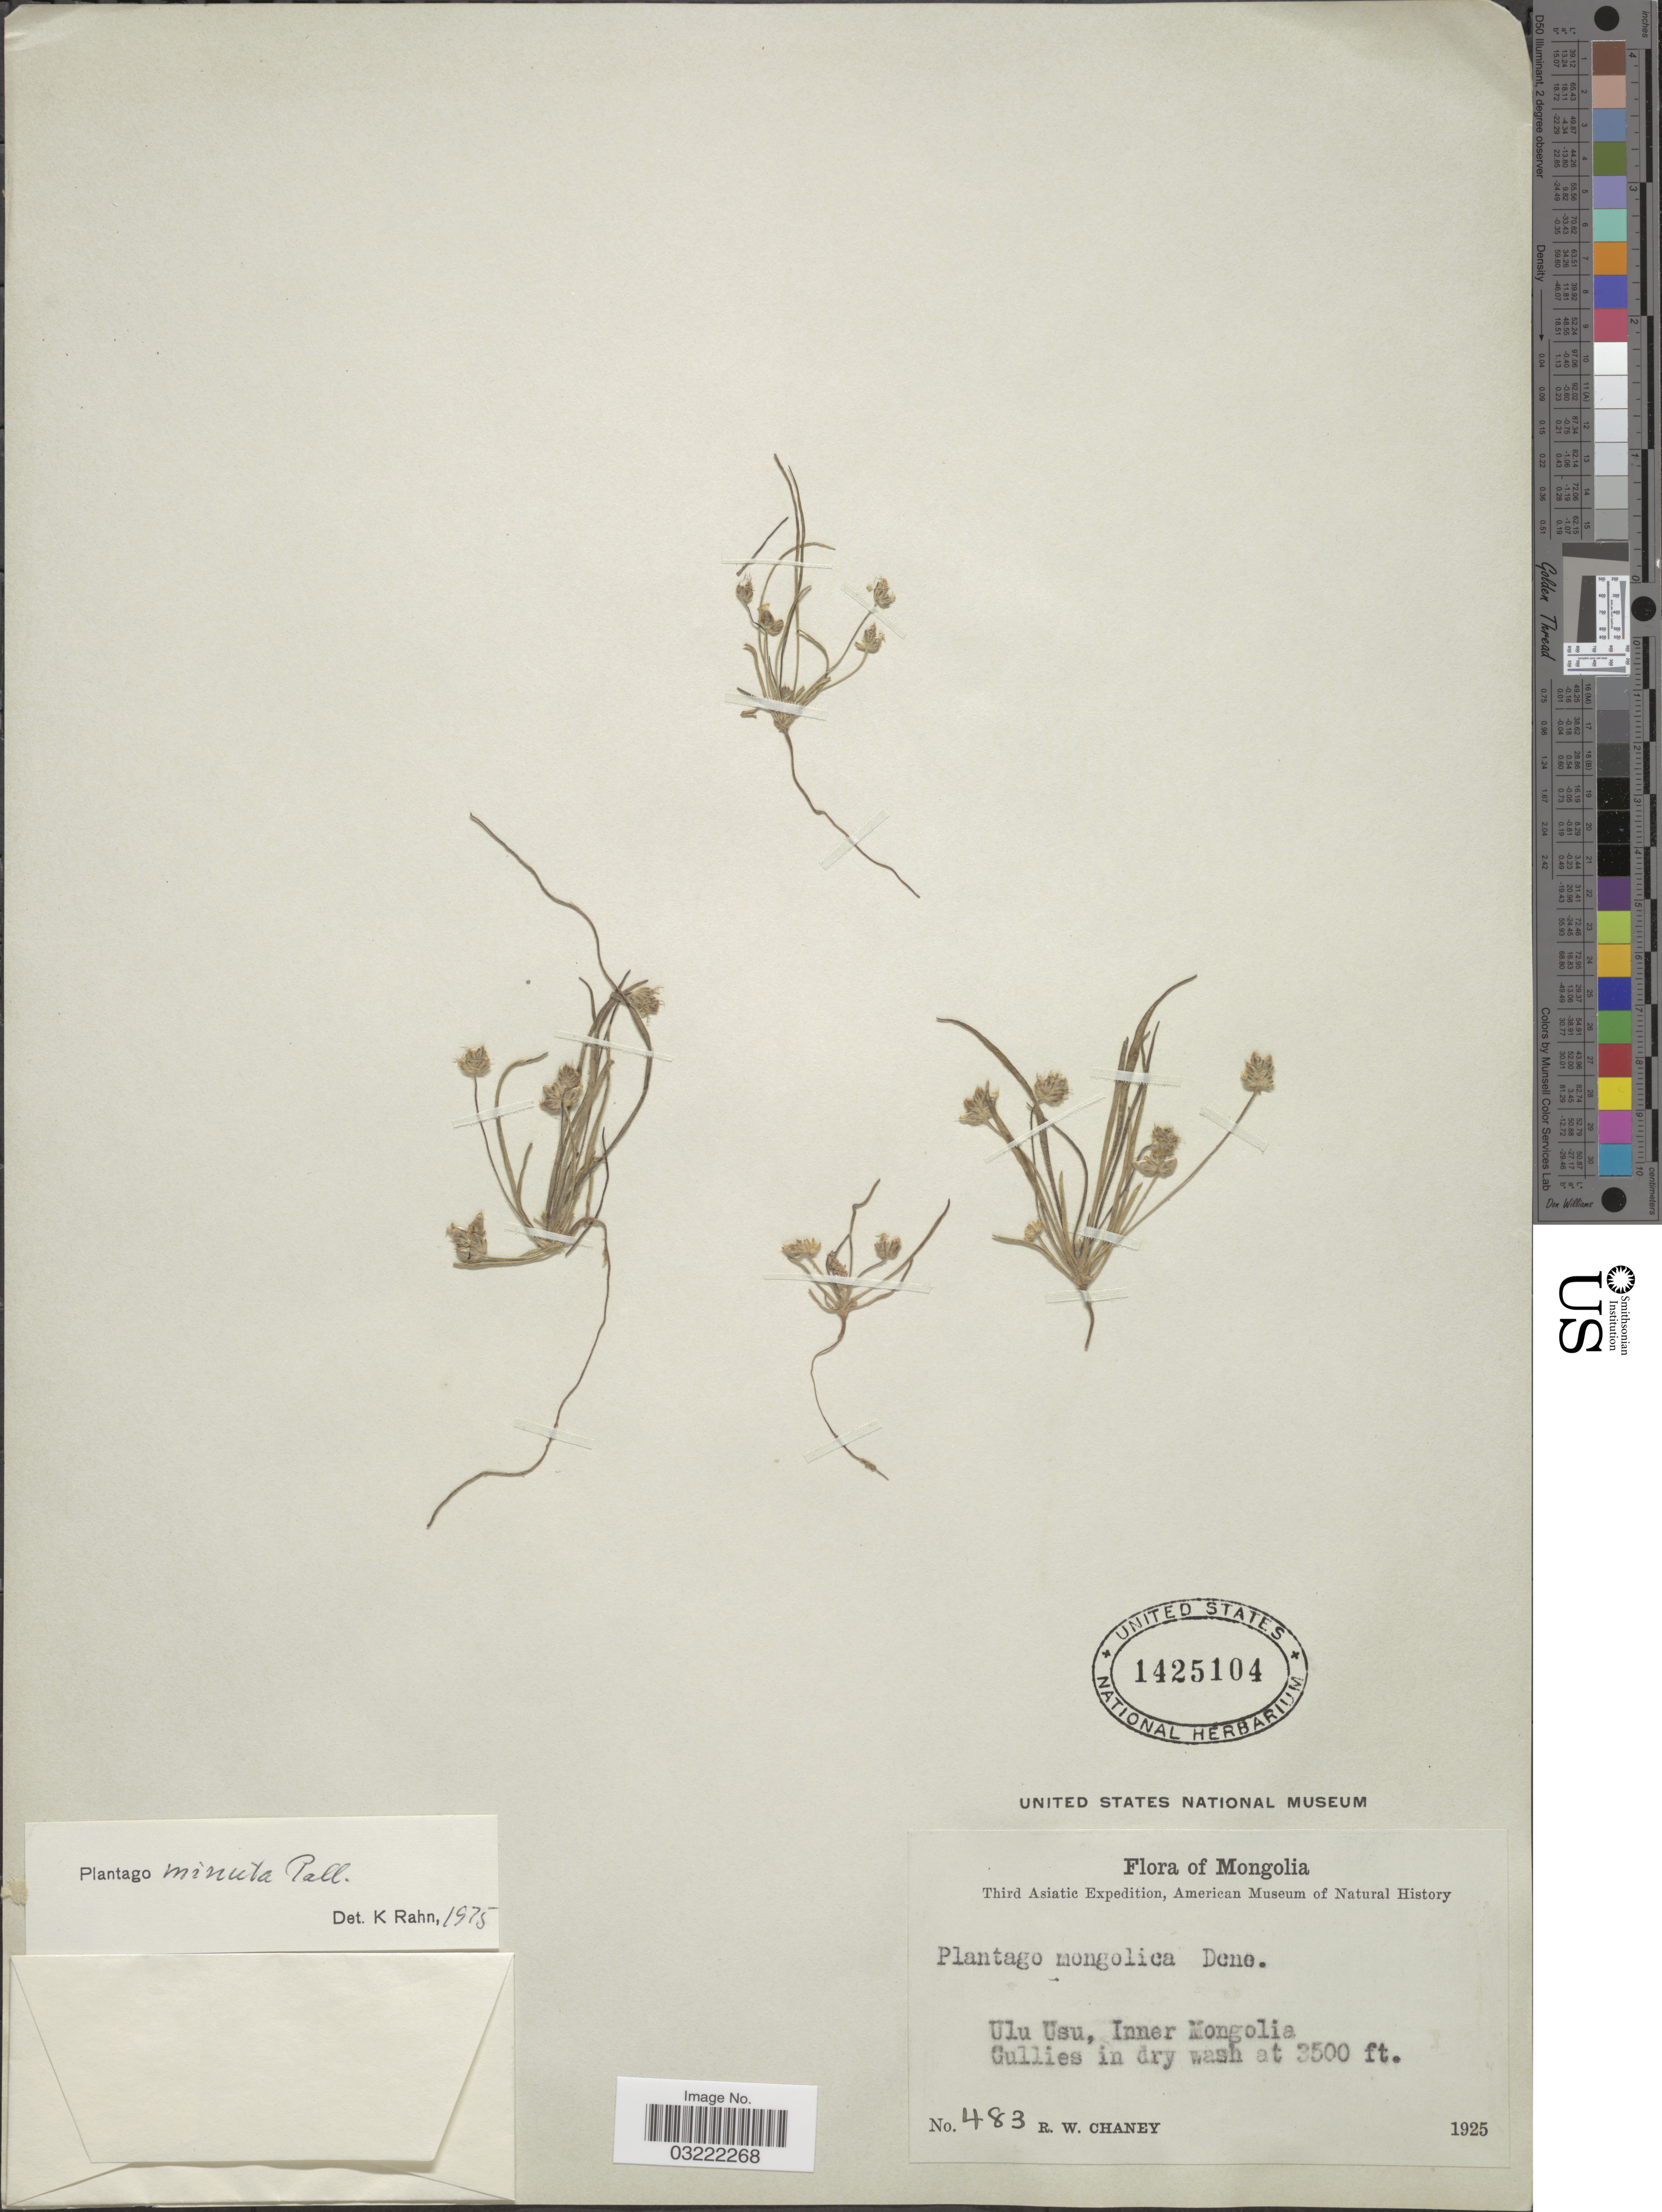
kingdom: Plantae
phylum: Tracheophyta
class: Magnoliopsida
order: Lamiales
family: Plantaginaceae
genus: Plantago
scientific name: Plantago minuta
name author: Pall.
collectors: R. Chaney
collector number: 483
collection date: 1925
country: China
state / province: Nei Monggol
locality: Mongolia. Ulu Usu, Inner Mongolia.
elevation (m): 1067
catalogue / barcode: US 1425104